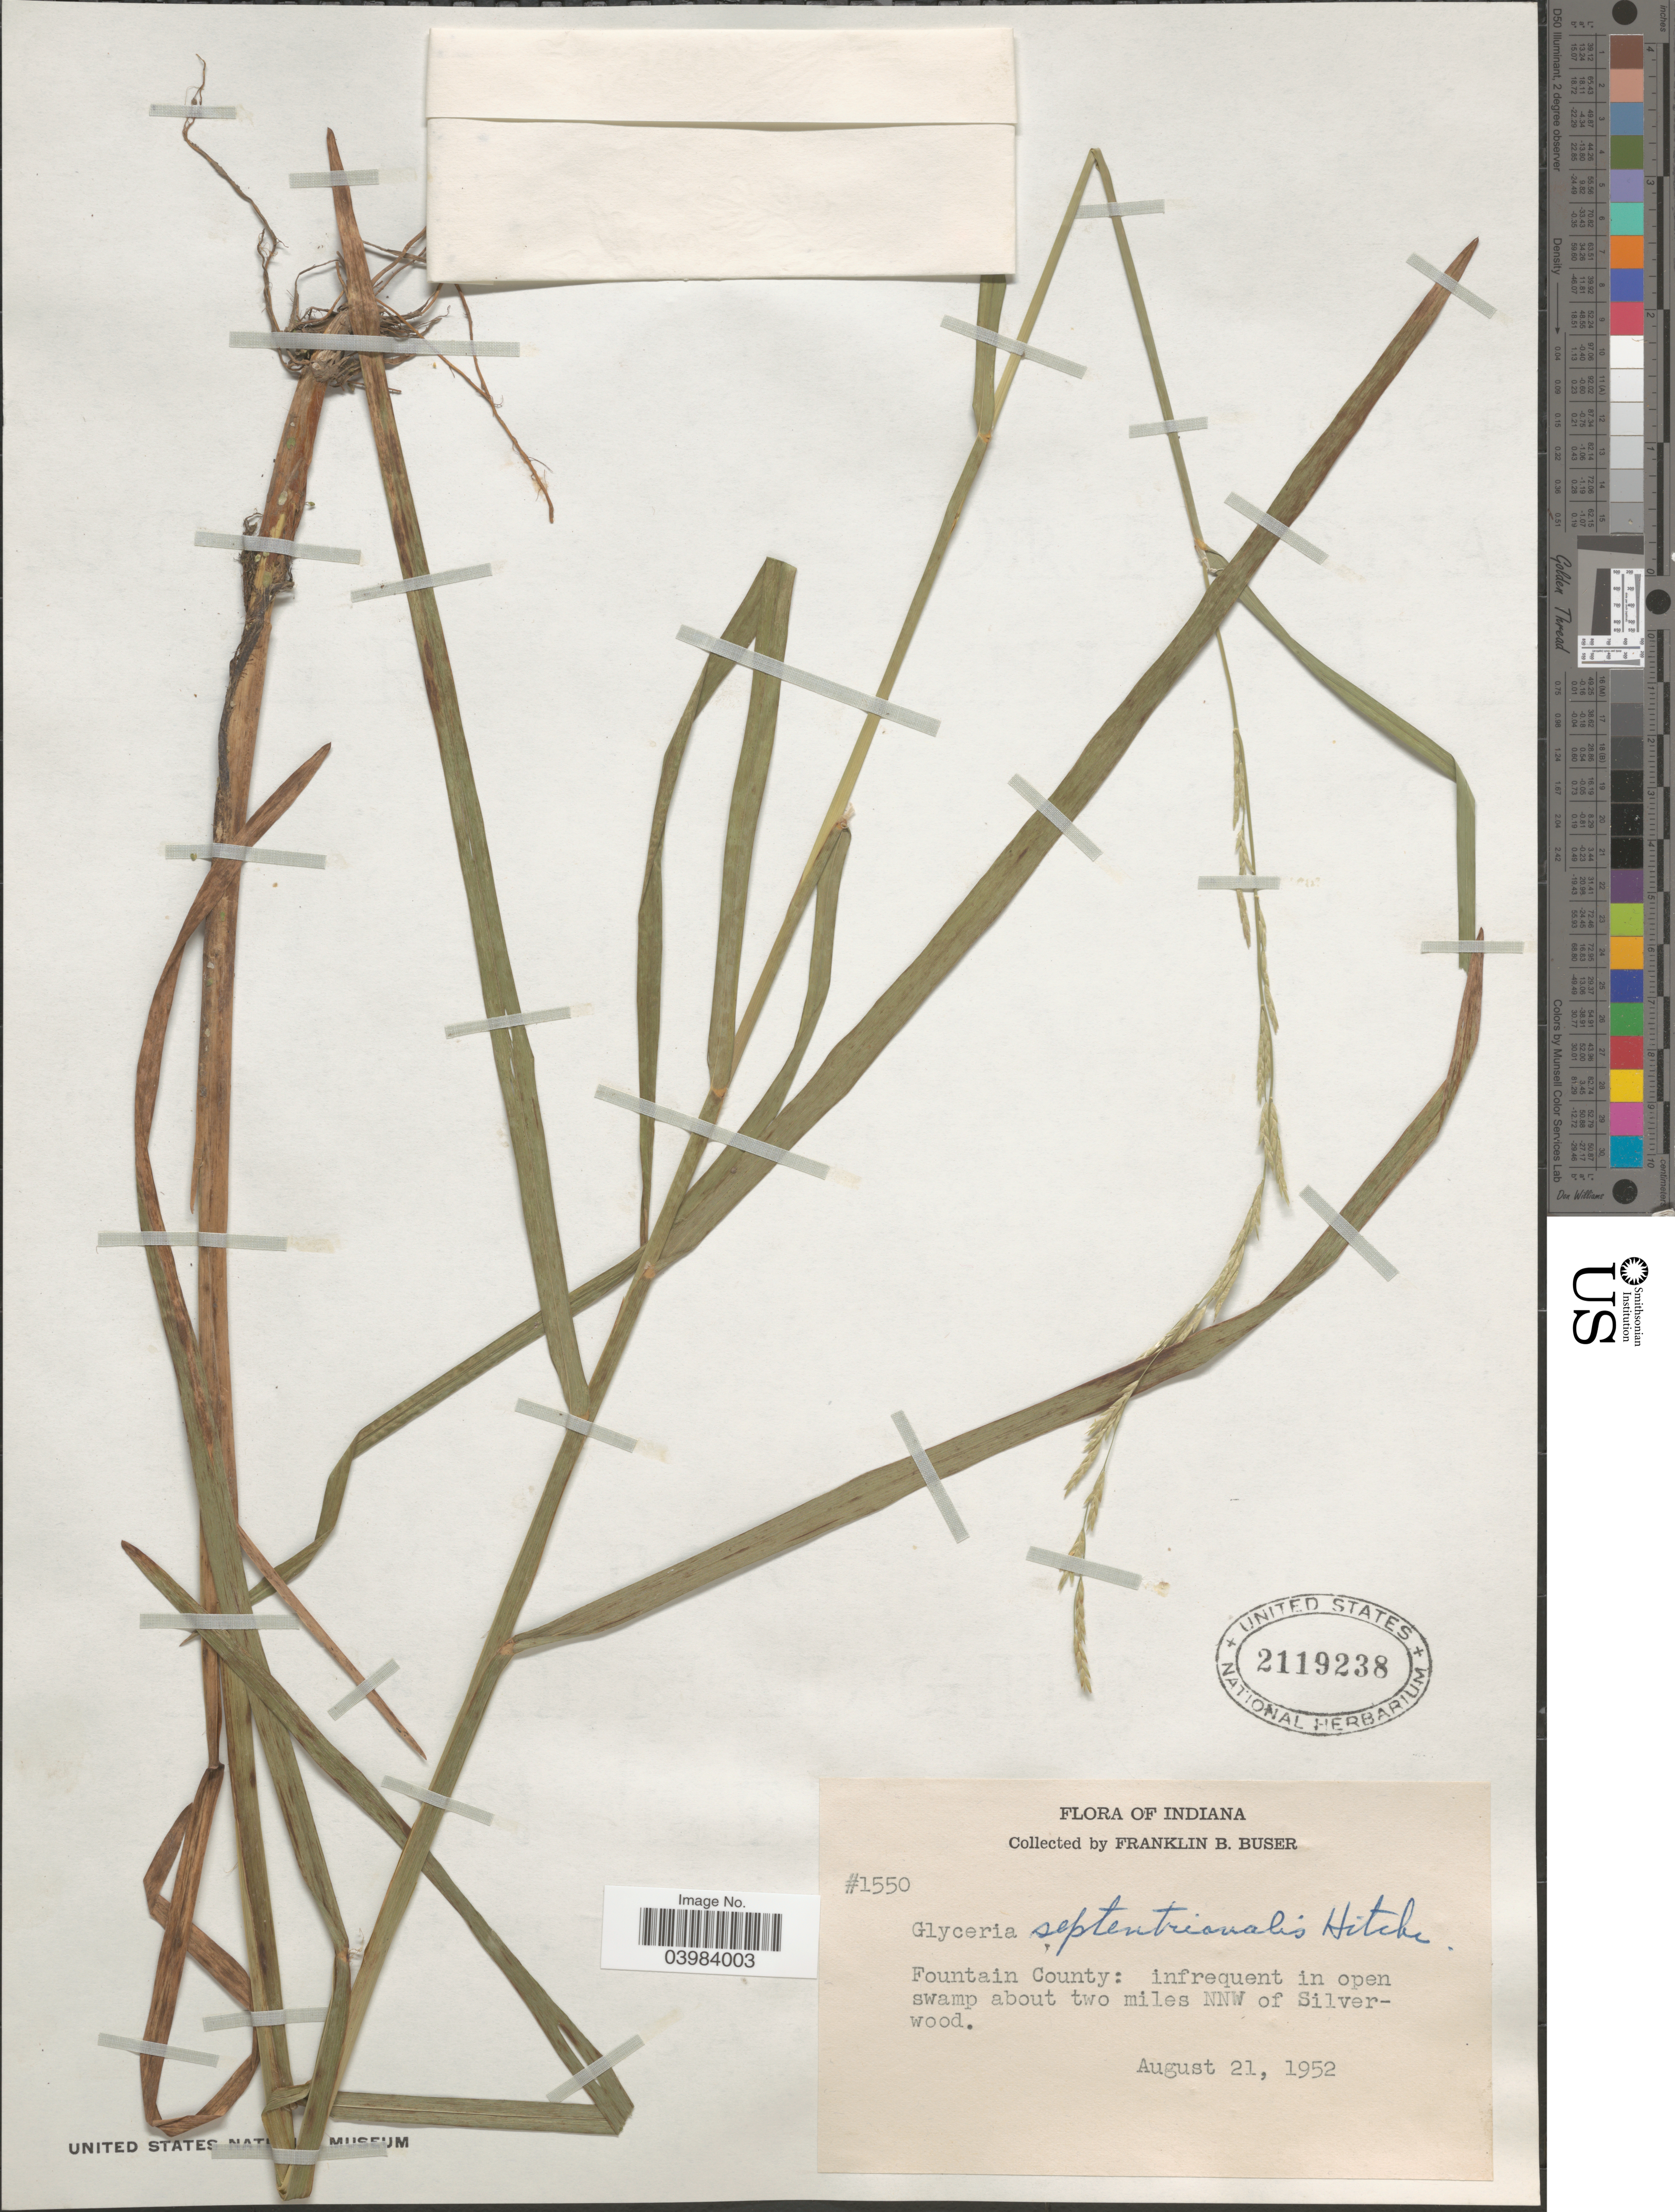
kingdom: Plantae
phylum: Tracheophyta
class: Liliopsida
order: Poales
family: Poaceae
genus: Glyceria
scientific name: Glyceria septentrionalis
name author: Hitchc.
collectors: F. Buser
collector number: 1550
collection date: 1952-08-21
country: United States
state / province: Indiana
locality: Fountain County: infrequent in open swamp about two miles NNW of Silverwood.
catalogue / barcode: US 2119238